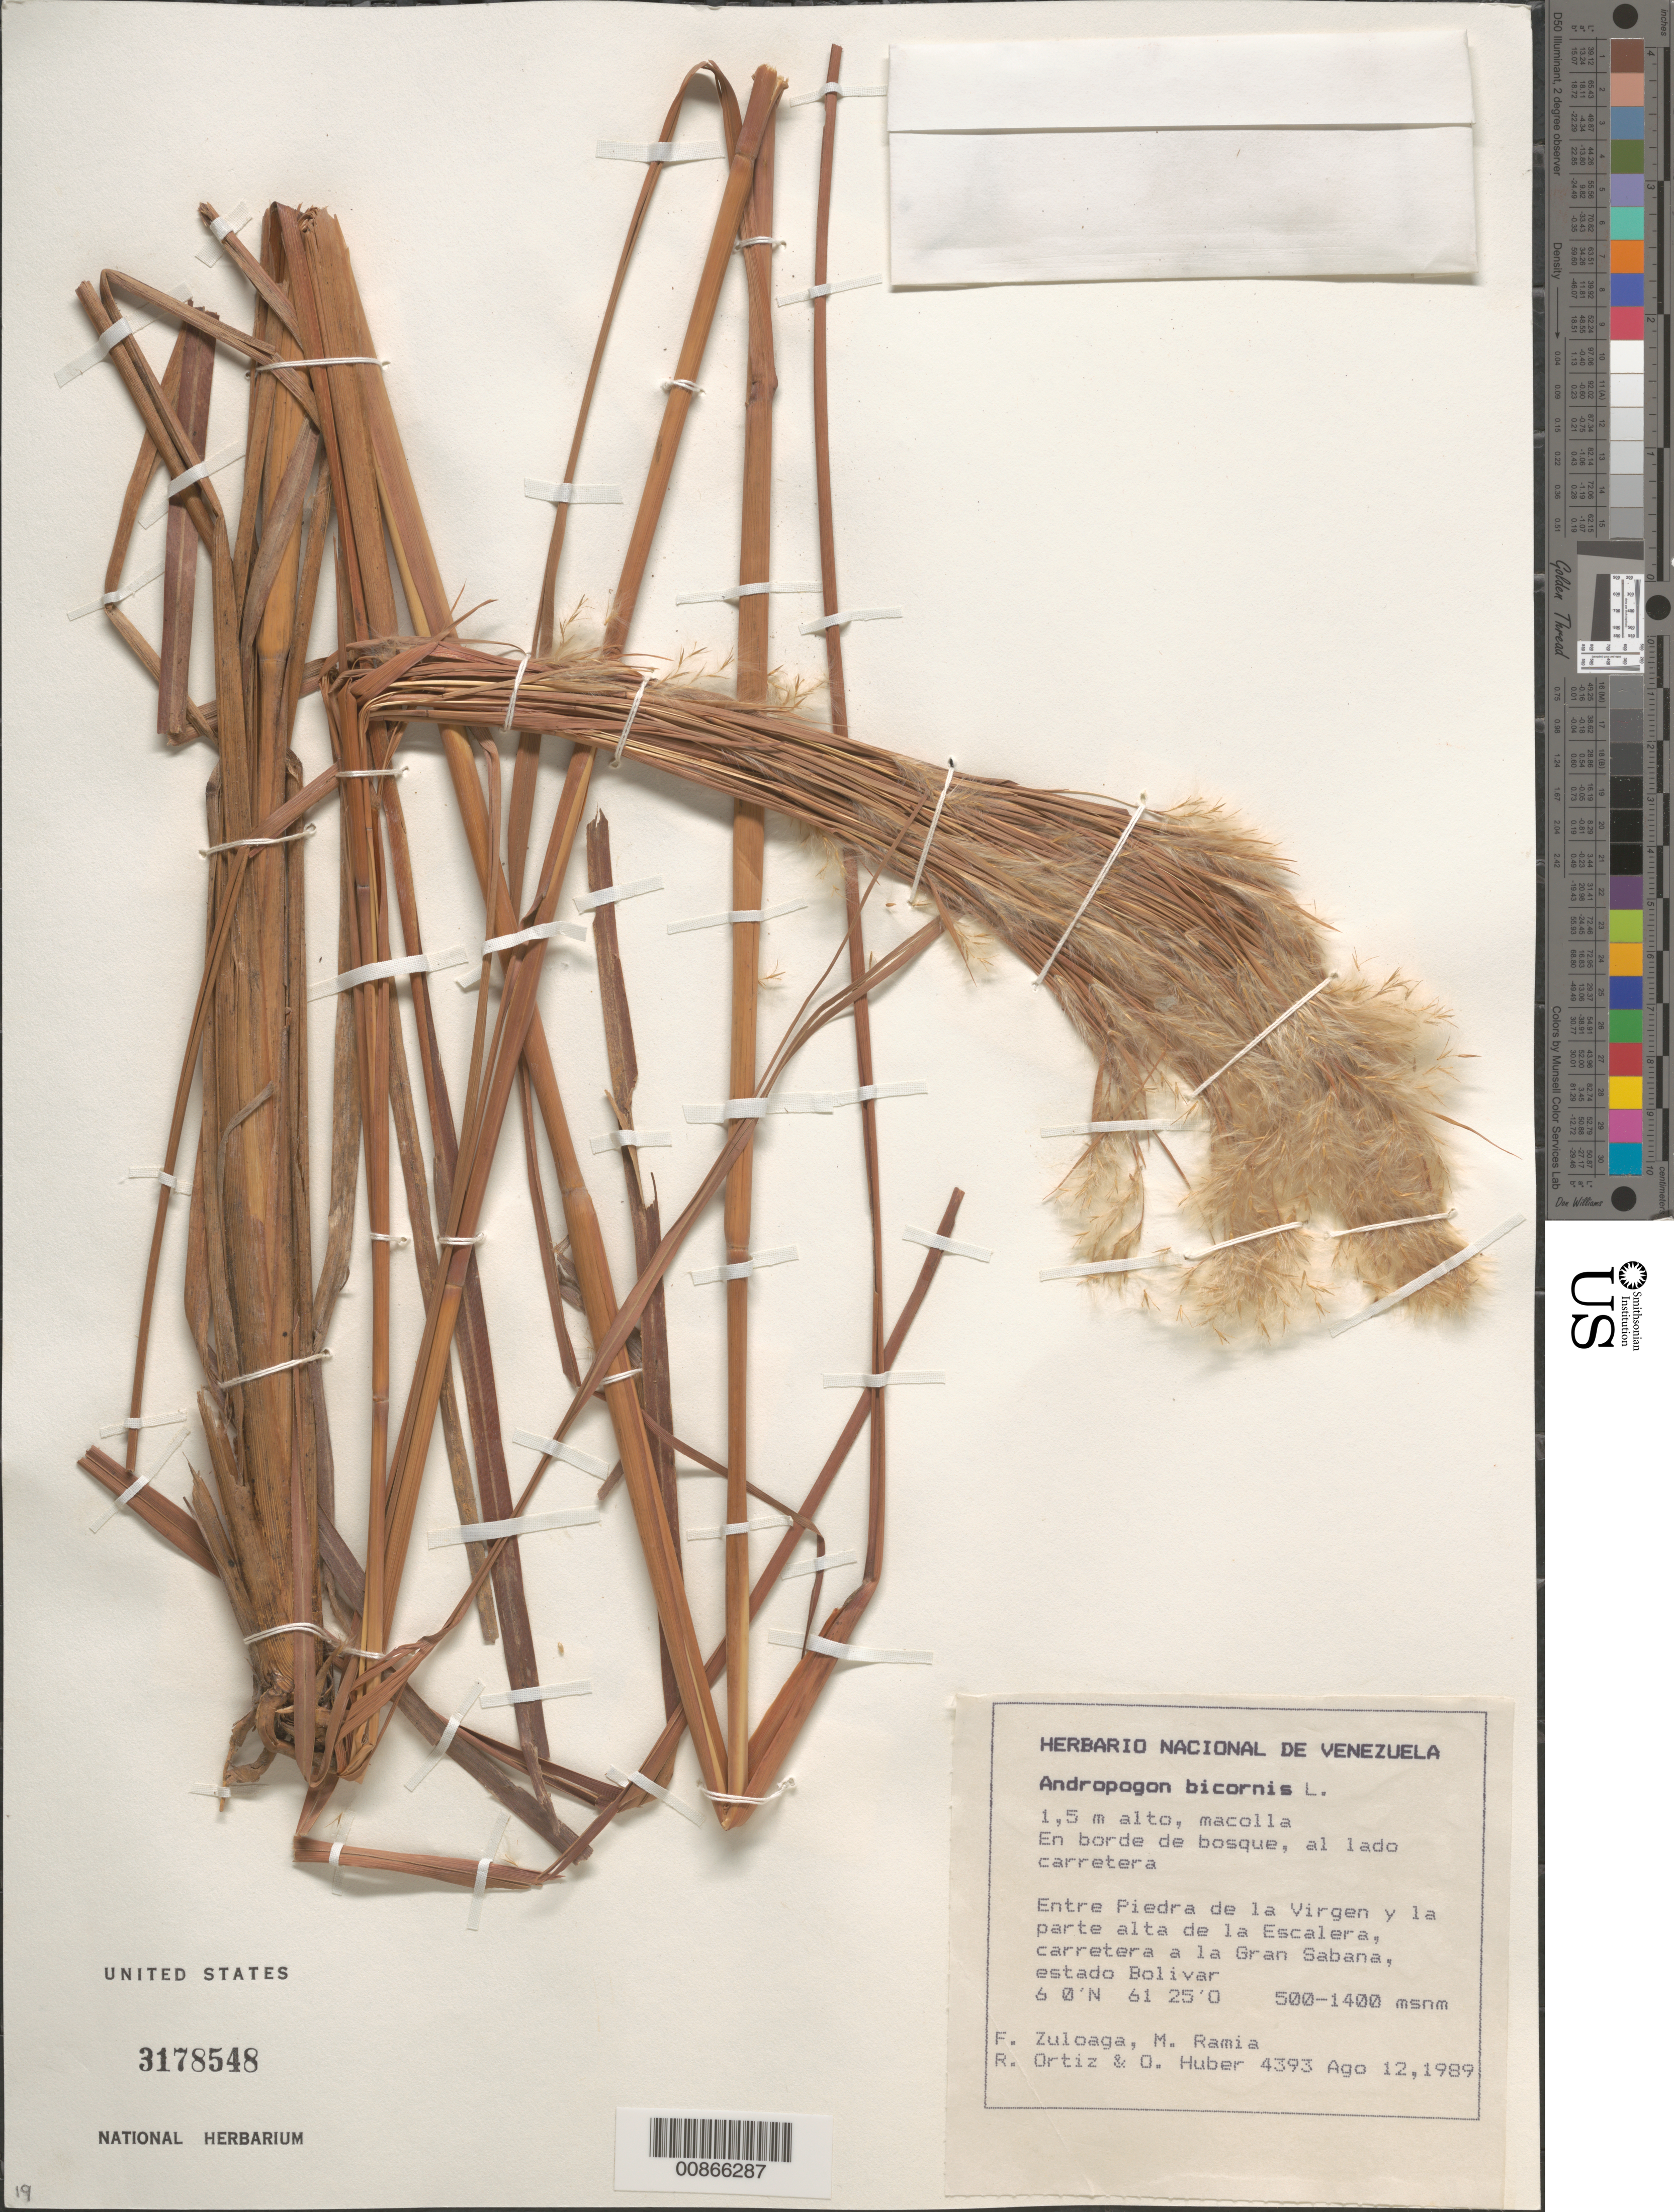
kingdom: Plantae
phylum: Tracheophyta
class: Liliopsida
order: Poales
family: Poaceae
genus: Andropogon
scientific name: Andropogon bicornis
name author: L.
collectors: F. O. Zuloaga, M. Ramia, R. Ortíz & O. Huber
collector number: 4393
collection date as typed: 12-Aug-89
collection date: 1989-08-12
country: Venezuela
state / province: Bolívar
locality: Gran Sabana, entre Piedra de la Virgen y la parte alta de la Escalera, carretera a la Gran Sabana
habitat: Edge of forest, roadside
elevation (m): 500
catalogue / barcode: US 3178548